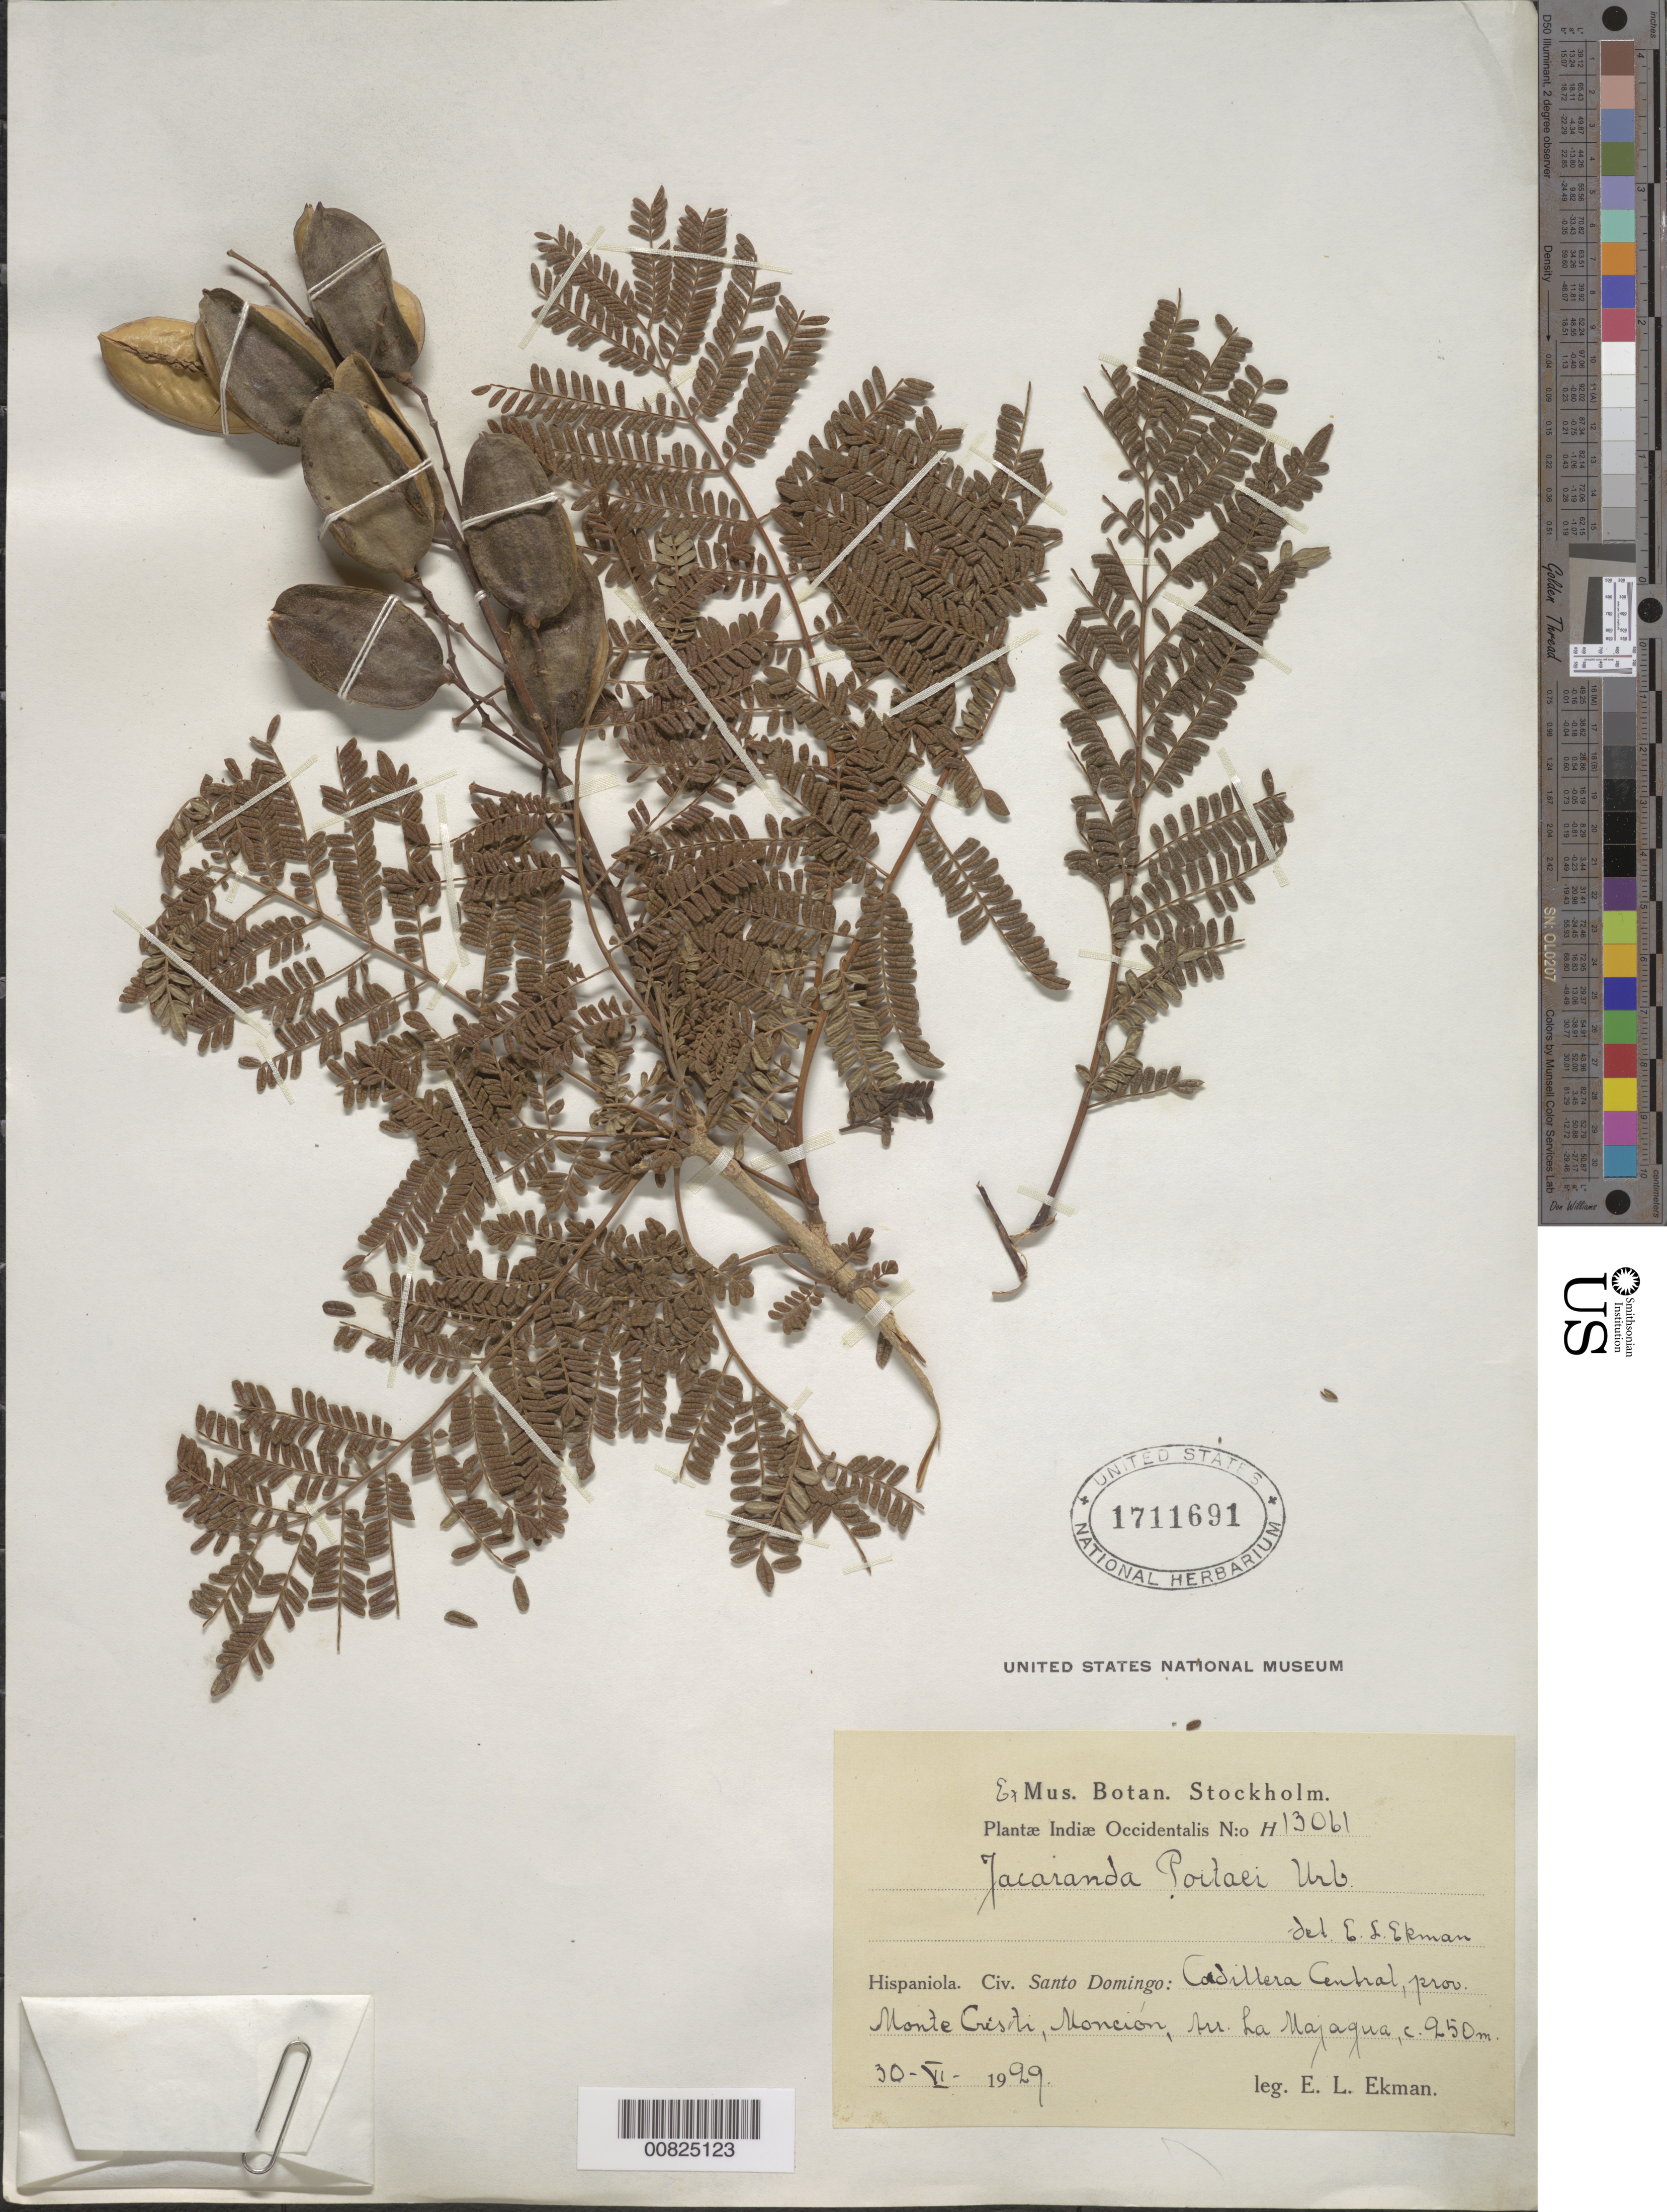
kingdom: Plantae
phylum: Tracheophyta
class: Magnoliopsida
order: Lamiales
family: Bignoniaceae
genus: Jacaranda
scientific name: Jacaranda poitaei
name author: Urb.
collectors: E. L. Ekman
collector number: H 13061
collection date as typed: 30 Jun 1929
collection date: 1929-06-30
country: Dominican Republic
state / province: Monte Cristi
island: Hispaniola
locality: Cordillera Central, Monción, Arr. La Majagua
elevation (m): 250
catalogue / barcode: US 1711691